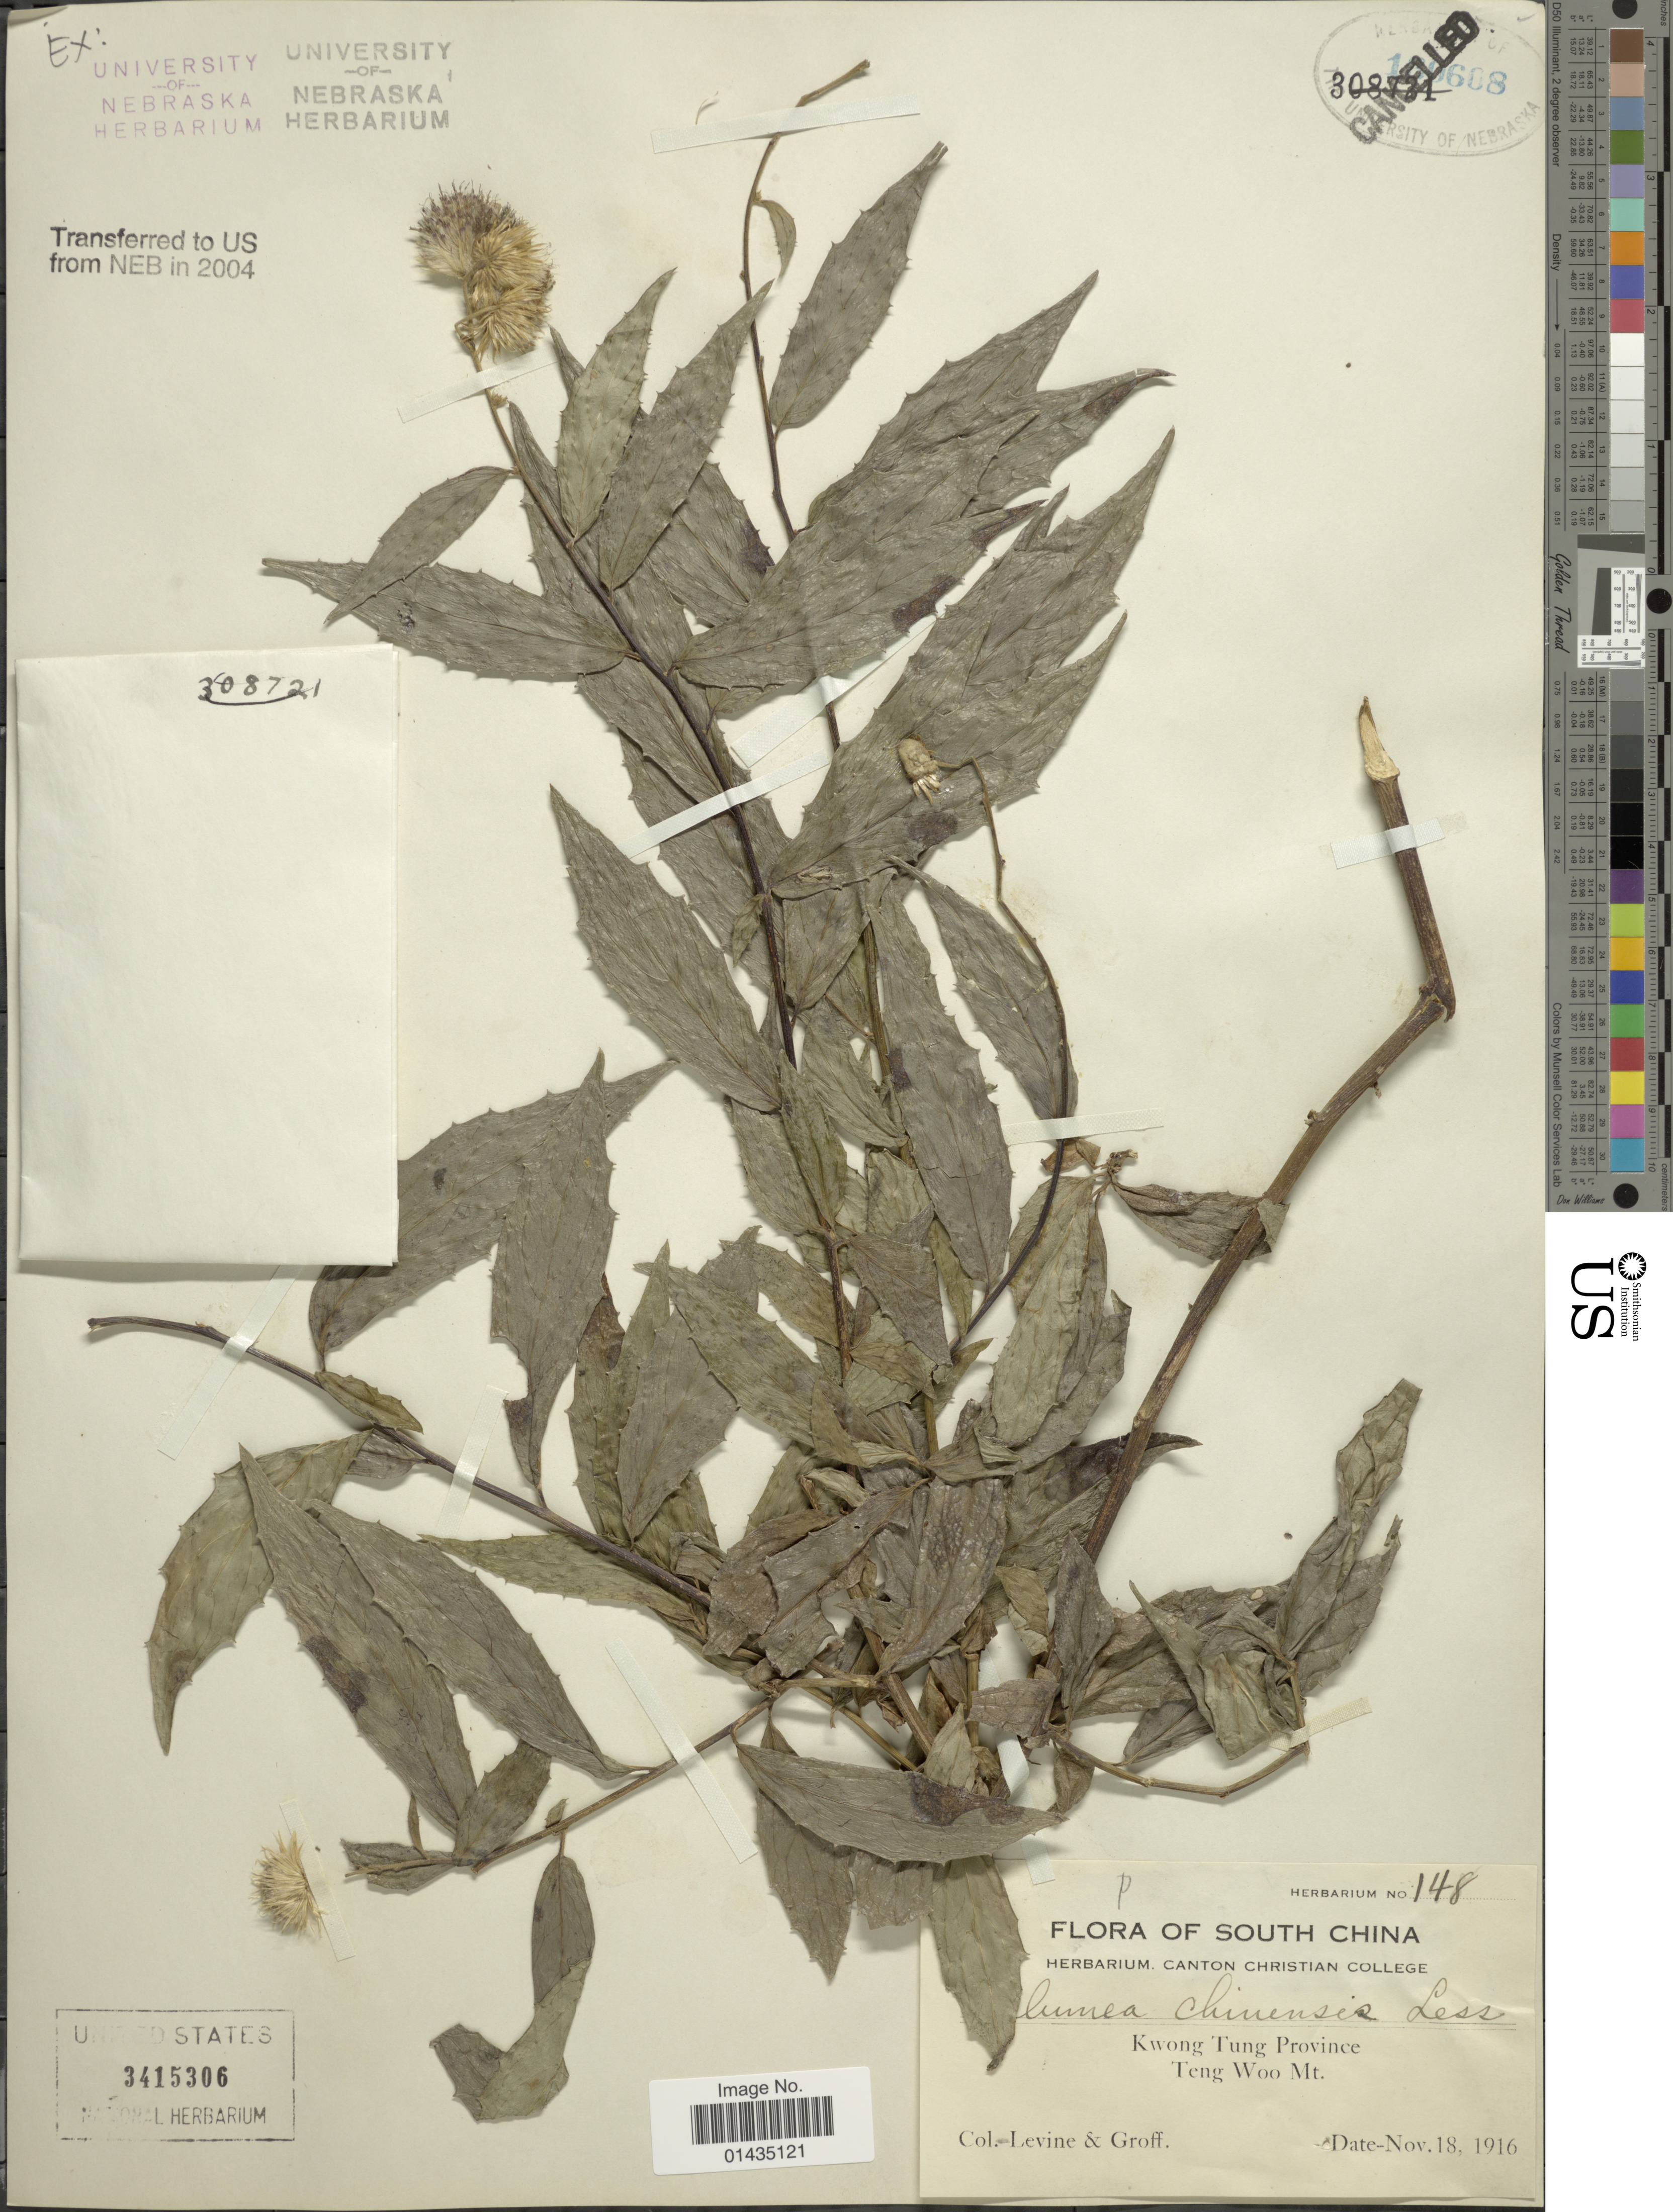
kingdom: Plantae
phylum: Tracheophyta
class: Magnoliopsida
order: Asterales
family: Asteraceae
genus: Blumea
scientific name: Blumea chinensis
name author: (L.) DC.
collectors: -. Levine & -- Groff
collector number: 148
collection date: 1916-11-18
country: China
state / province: Guangdong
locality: South China, Kwong Tung Province, Teng Woo Mt.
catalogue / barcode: US 3415306